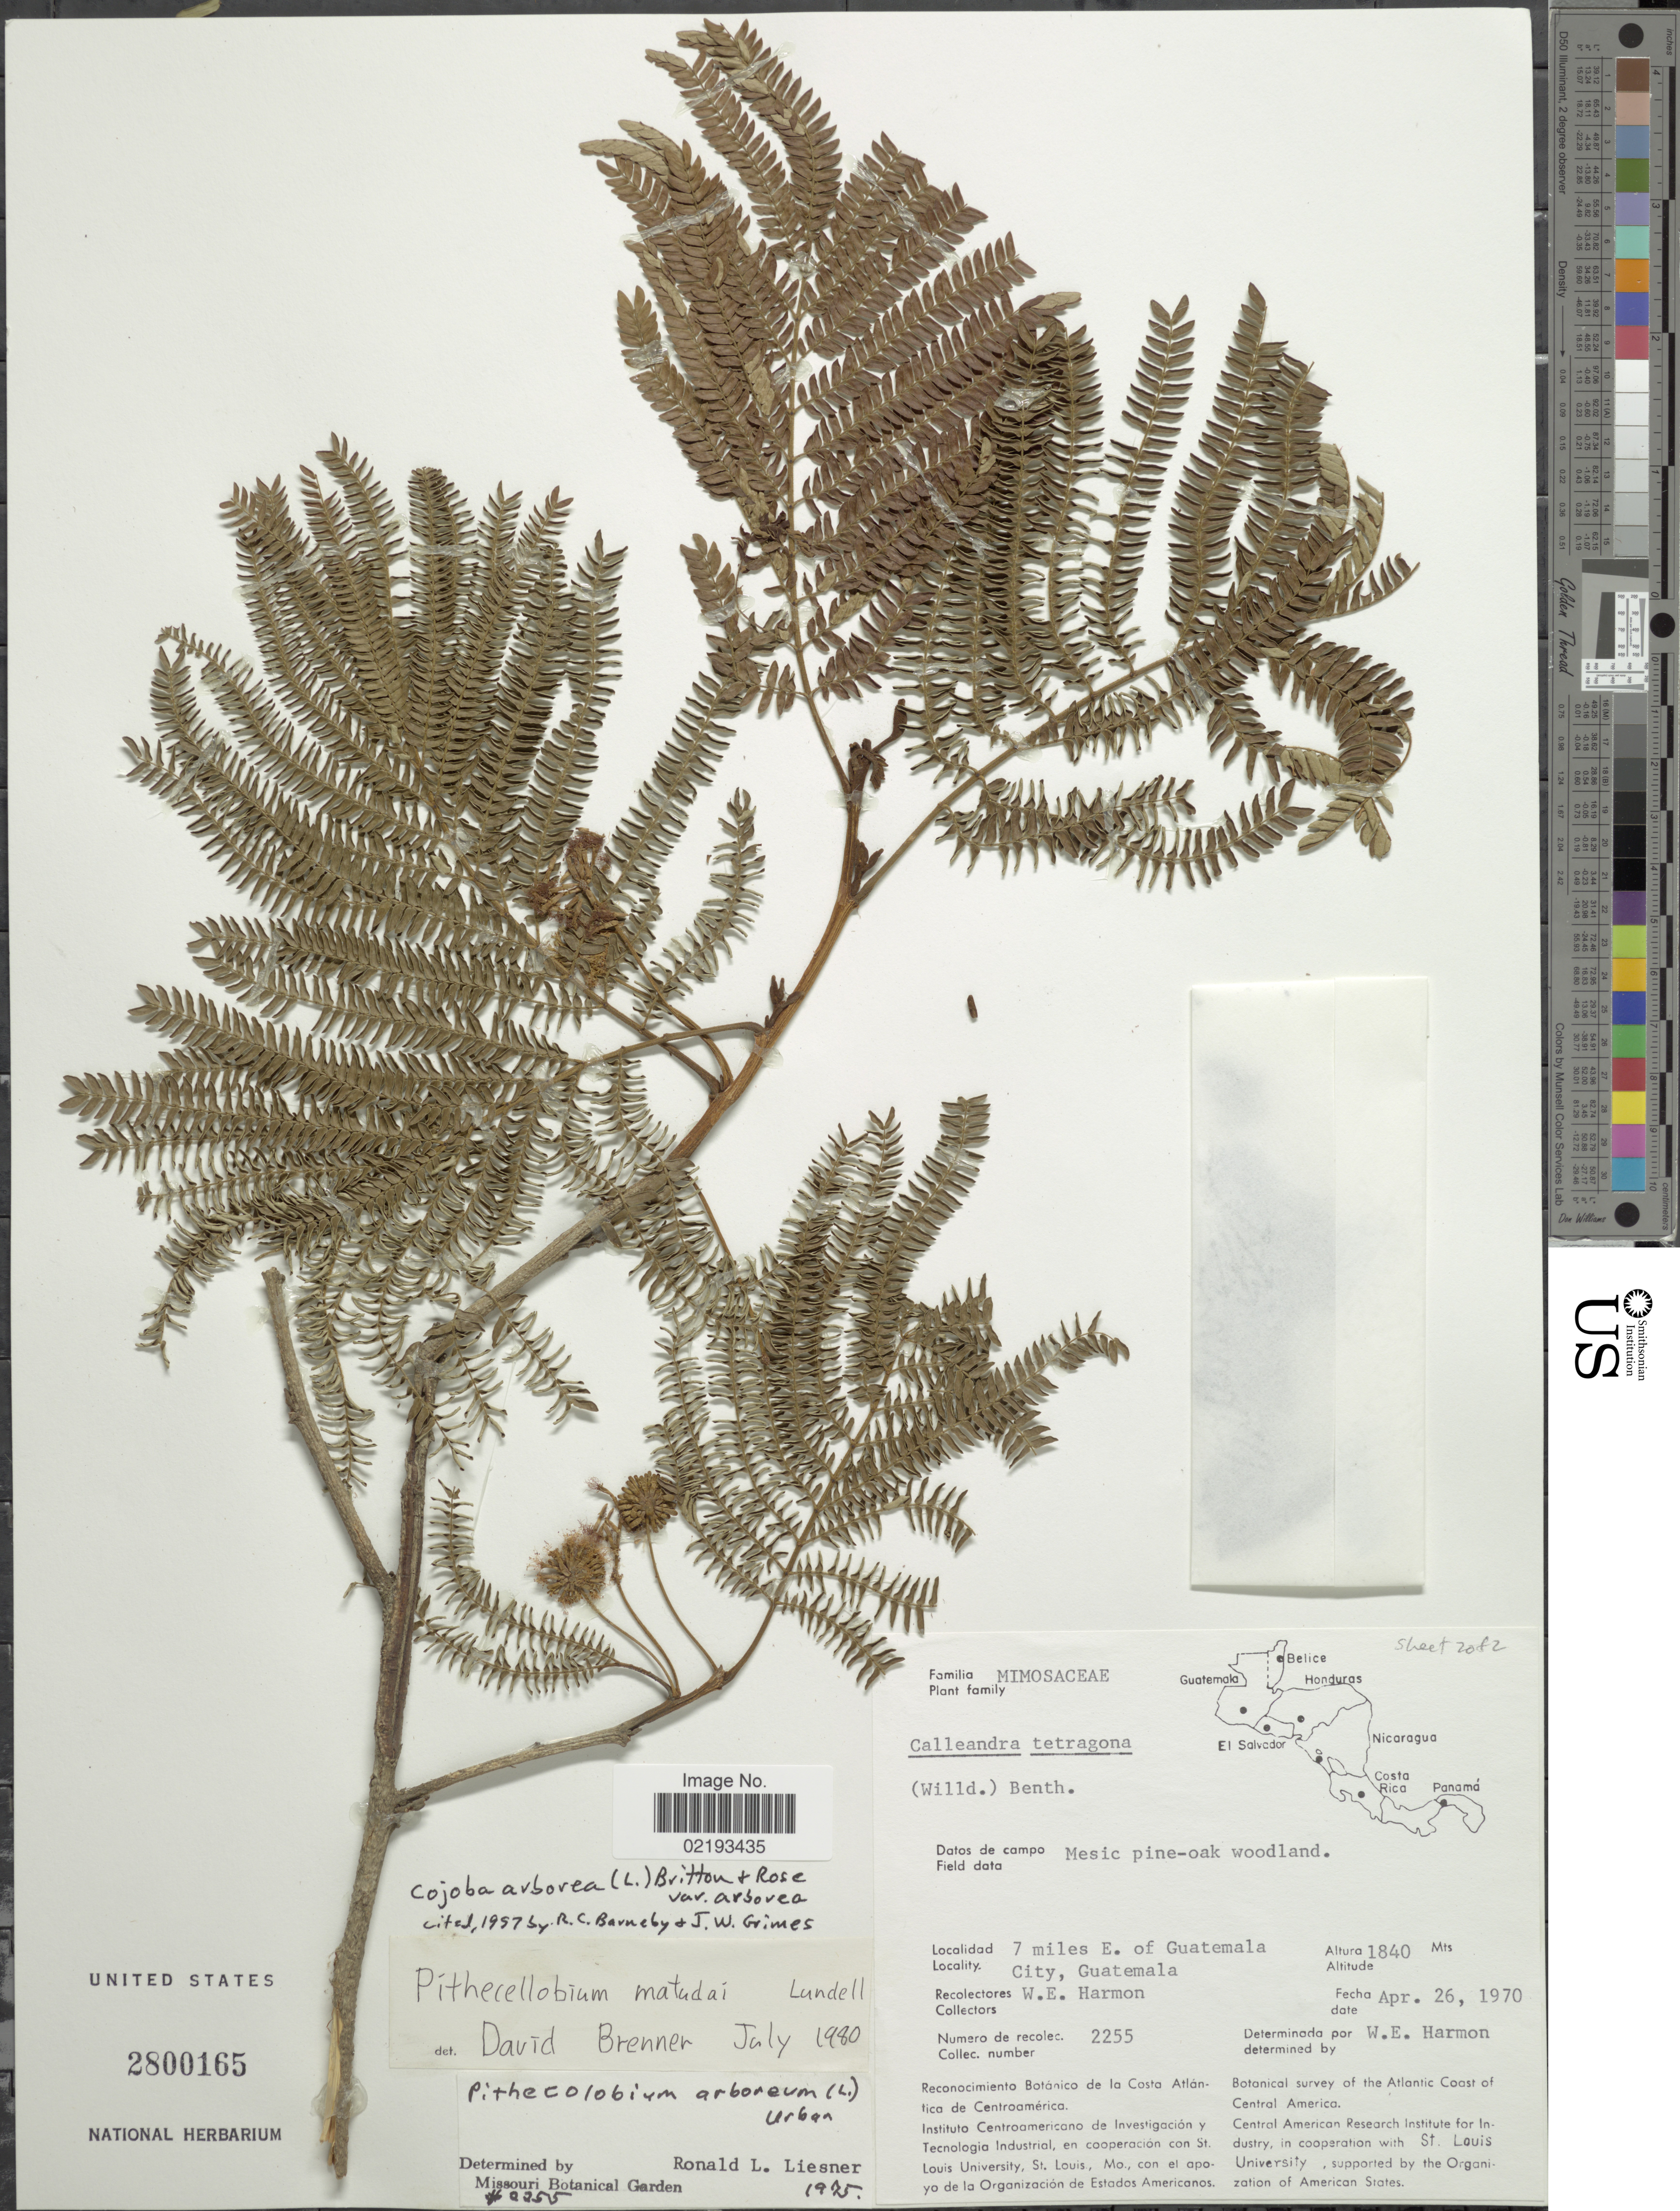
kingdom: Plantae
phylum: Tracheophyta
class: Magnoliopsida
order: Fabales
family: Fabaceae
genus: Cojoba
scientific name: Cojoba arborea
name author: (L.) Britton & Rose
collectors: W. E. Harmon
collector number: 2255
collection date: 1970-04-26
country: Guatemala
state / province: Guatemala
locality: Mesi pine-oak woodland, 7 miles E of Guatemala City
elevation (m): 1840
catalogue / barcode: US 2800165